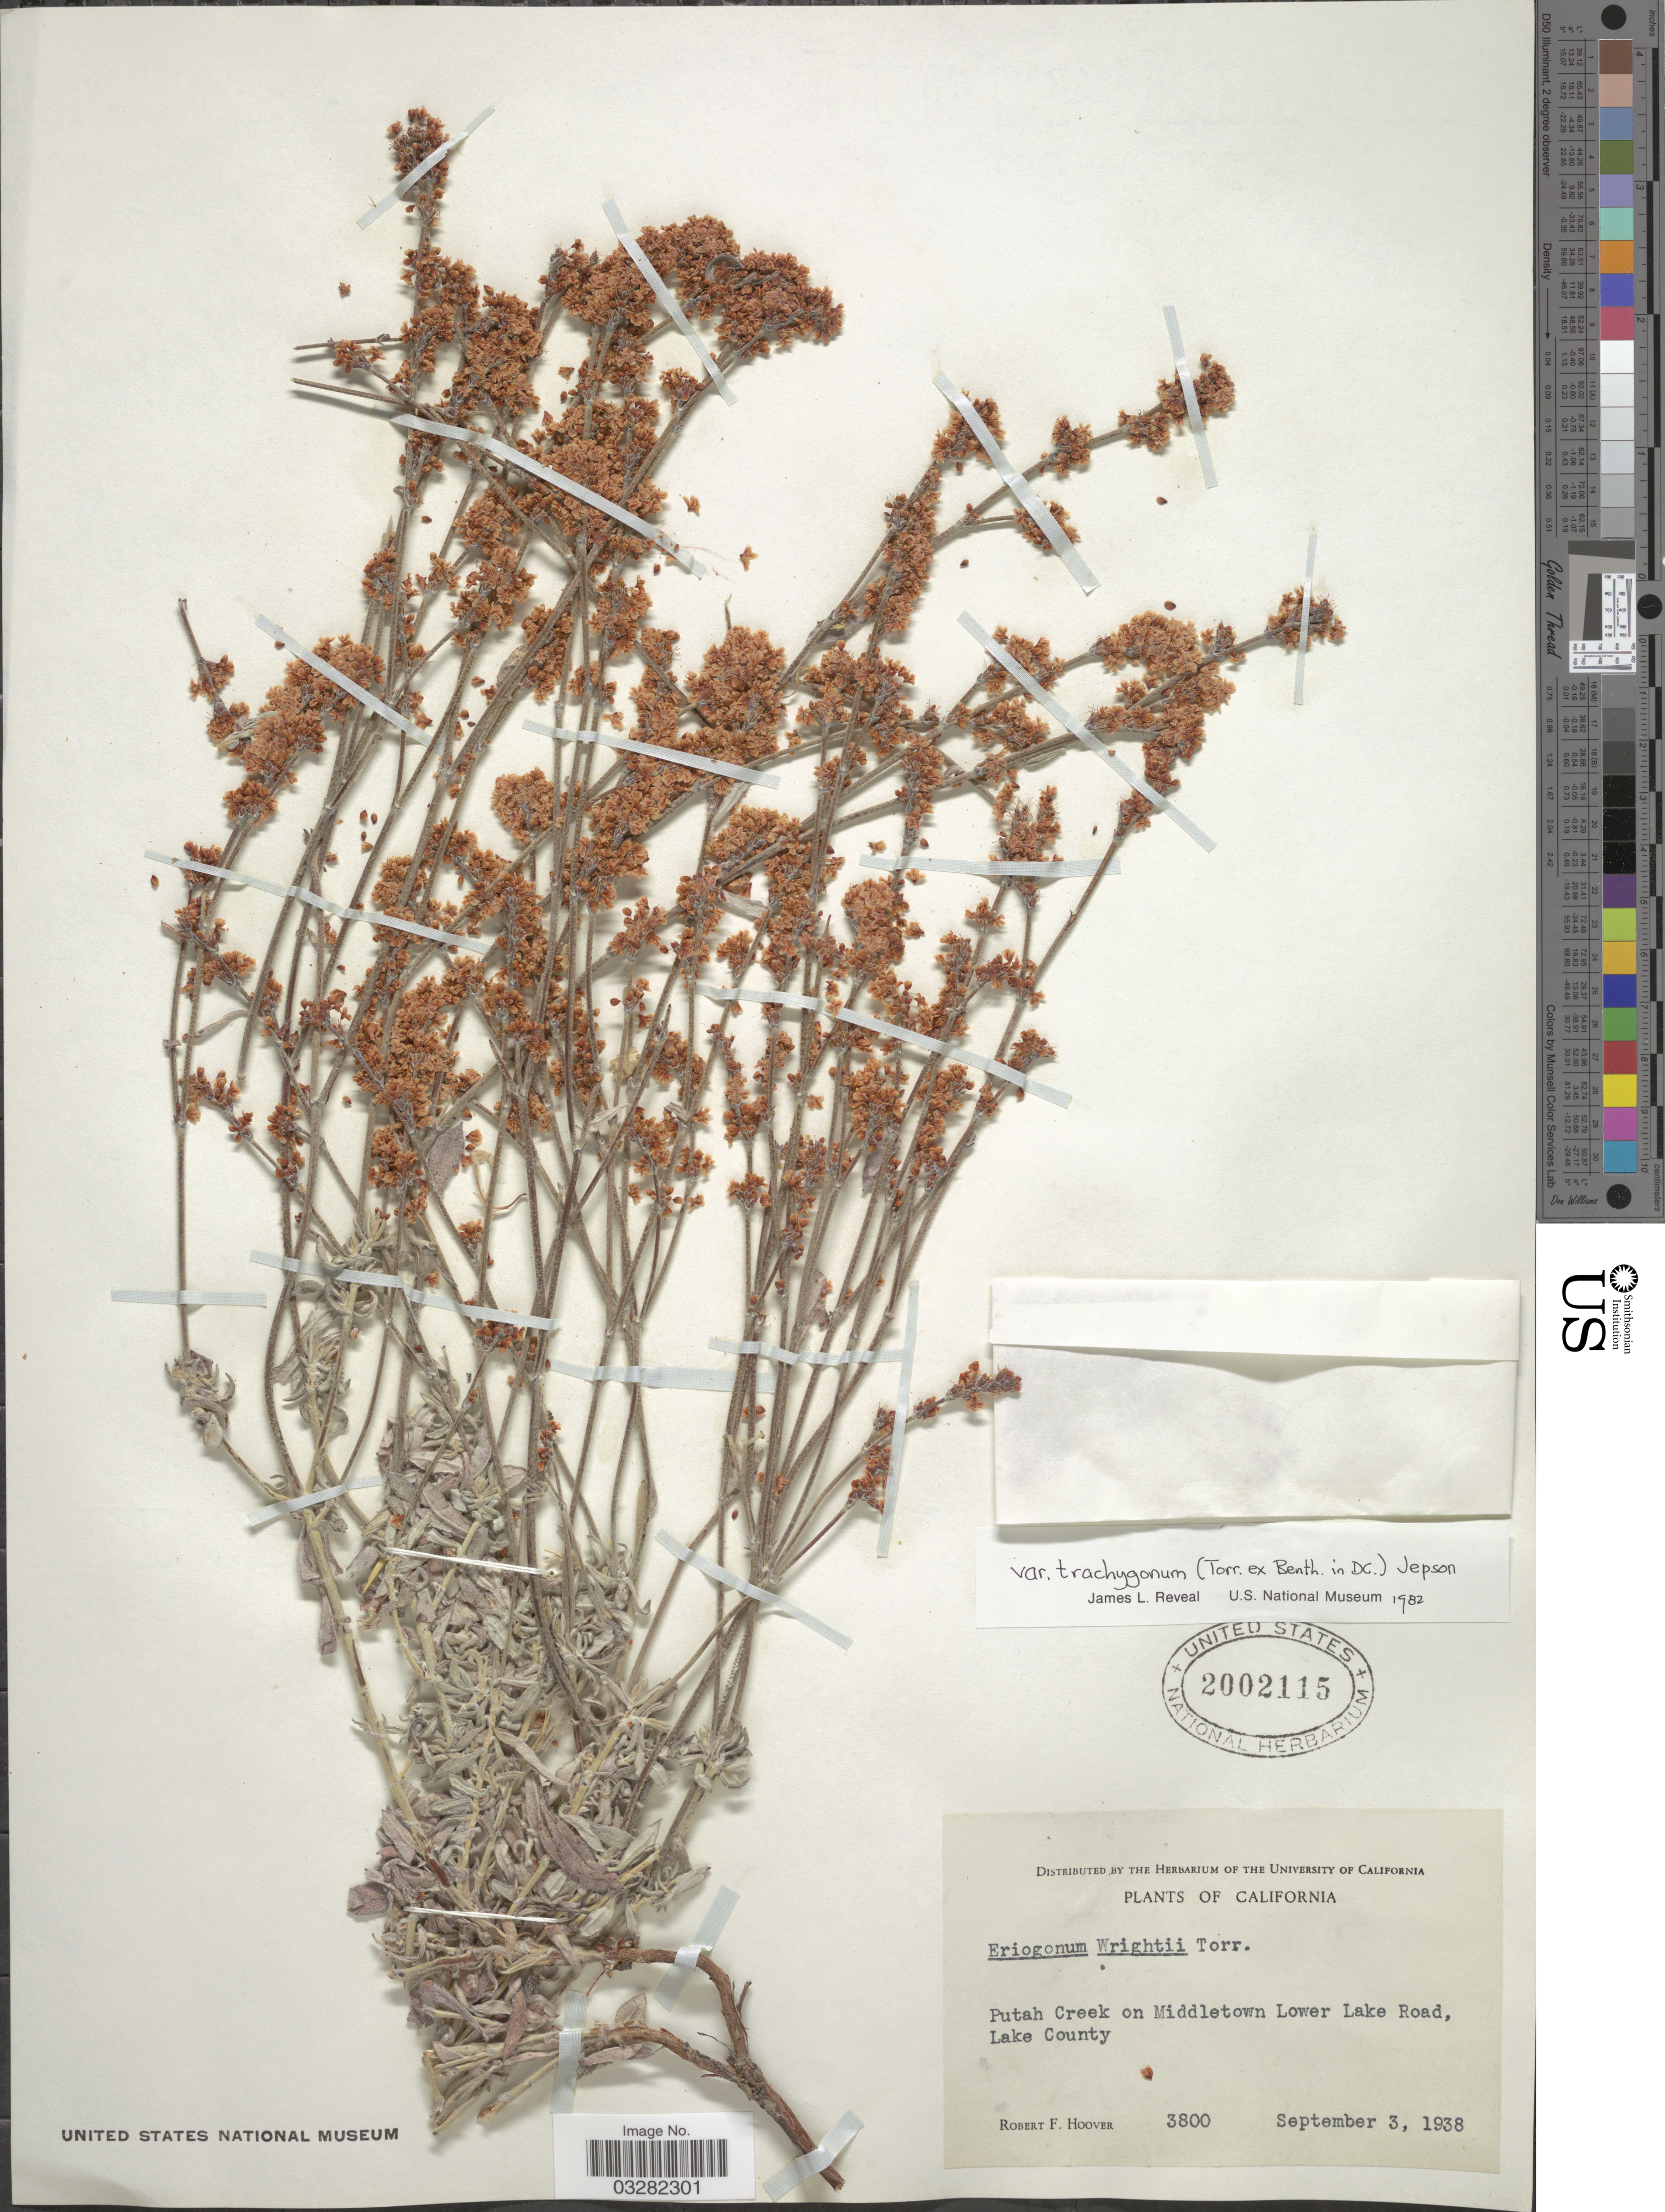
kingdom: Plantae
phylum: Tracheophyta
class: Magnoliopsida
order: Caryophyllales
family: Polygonaceae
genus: Eriogonum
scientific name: Eriogonum wrightii var. subscaposum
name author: S. Watson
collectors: R. F. Hoover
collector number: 3800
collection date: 1938-09-03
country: United States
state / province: California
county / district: Lake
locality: Putah Creek on Middletown Lower Lake Road, Lake County.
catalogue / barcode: US 2002115